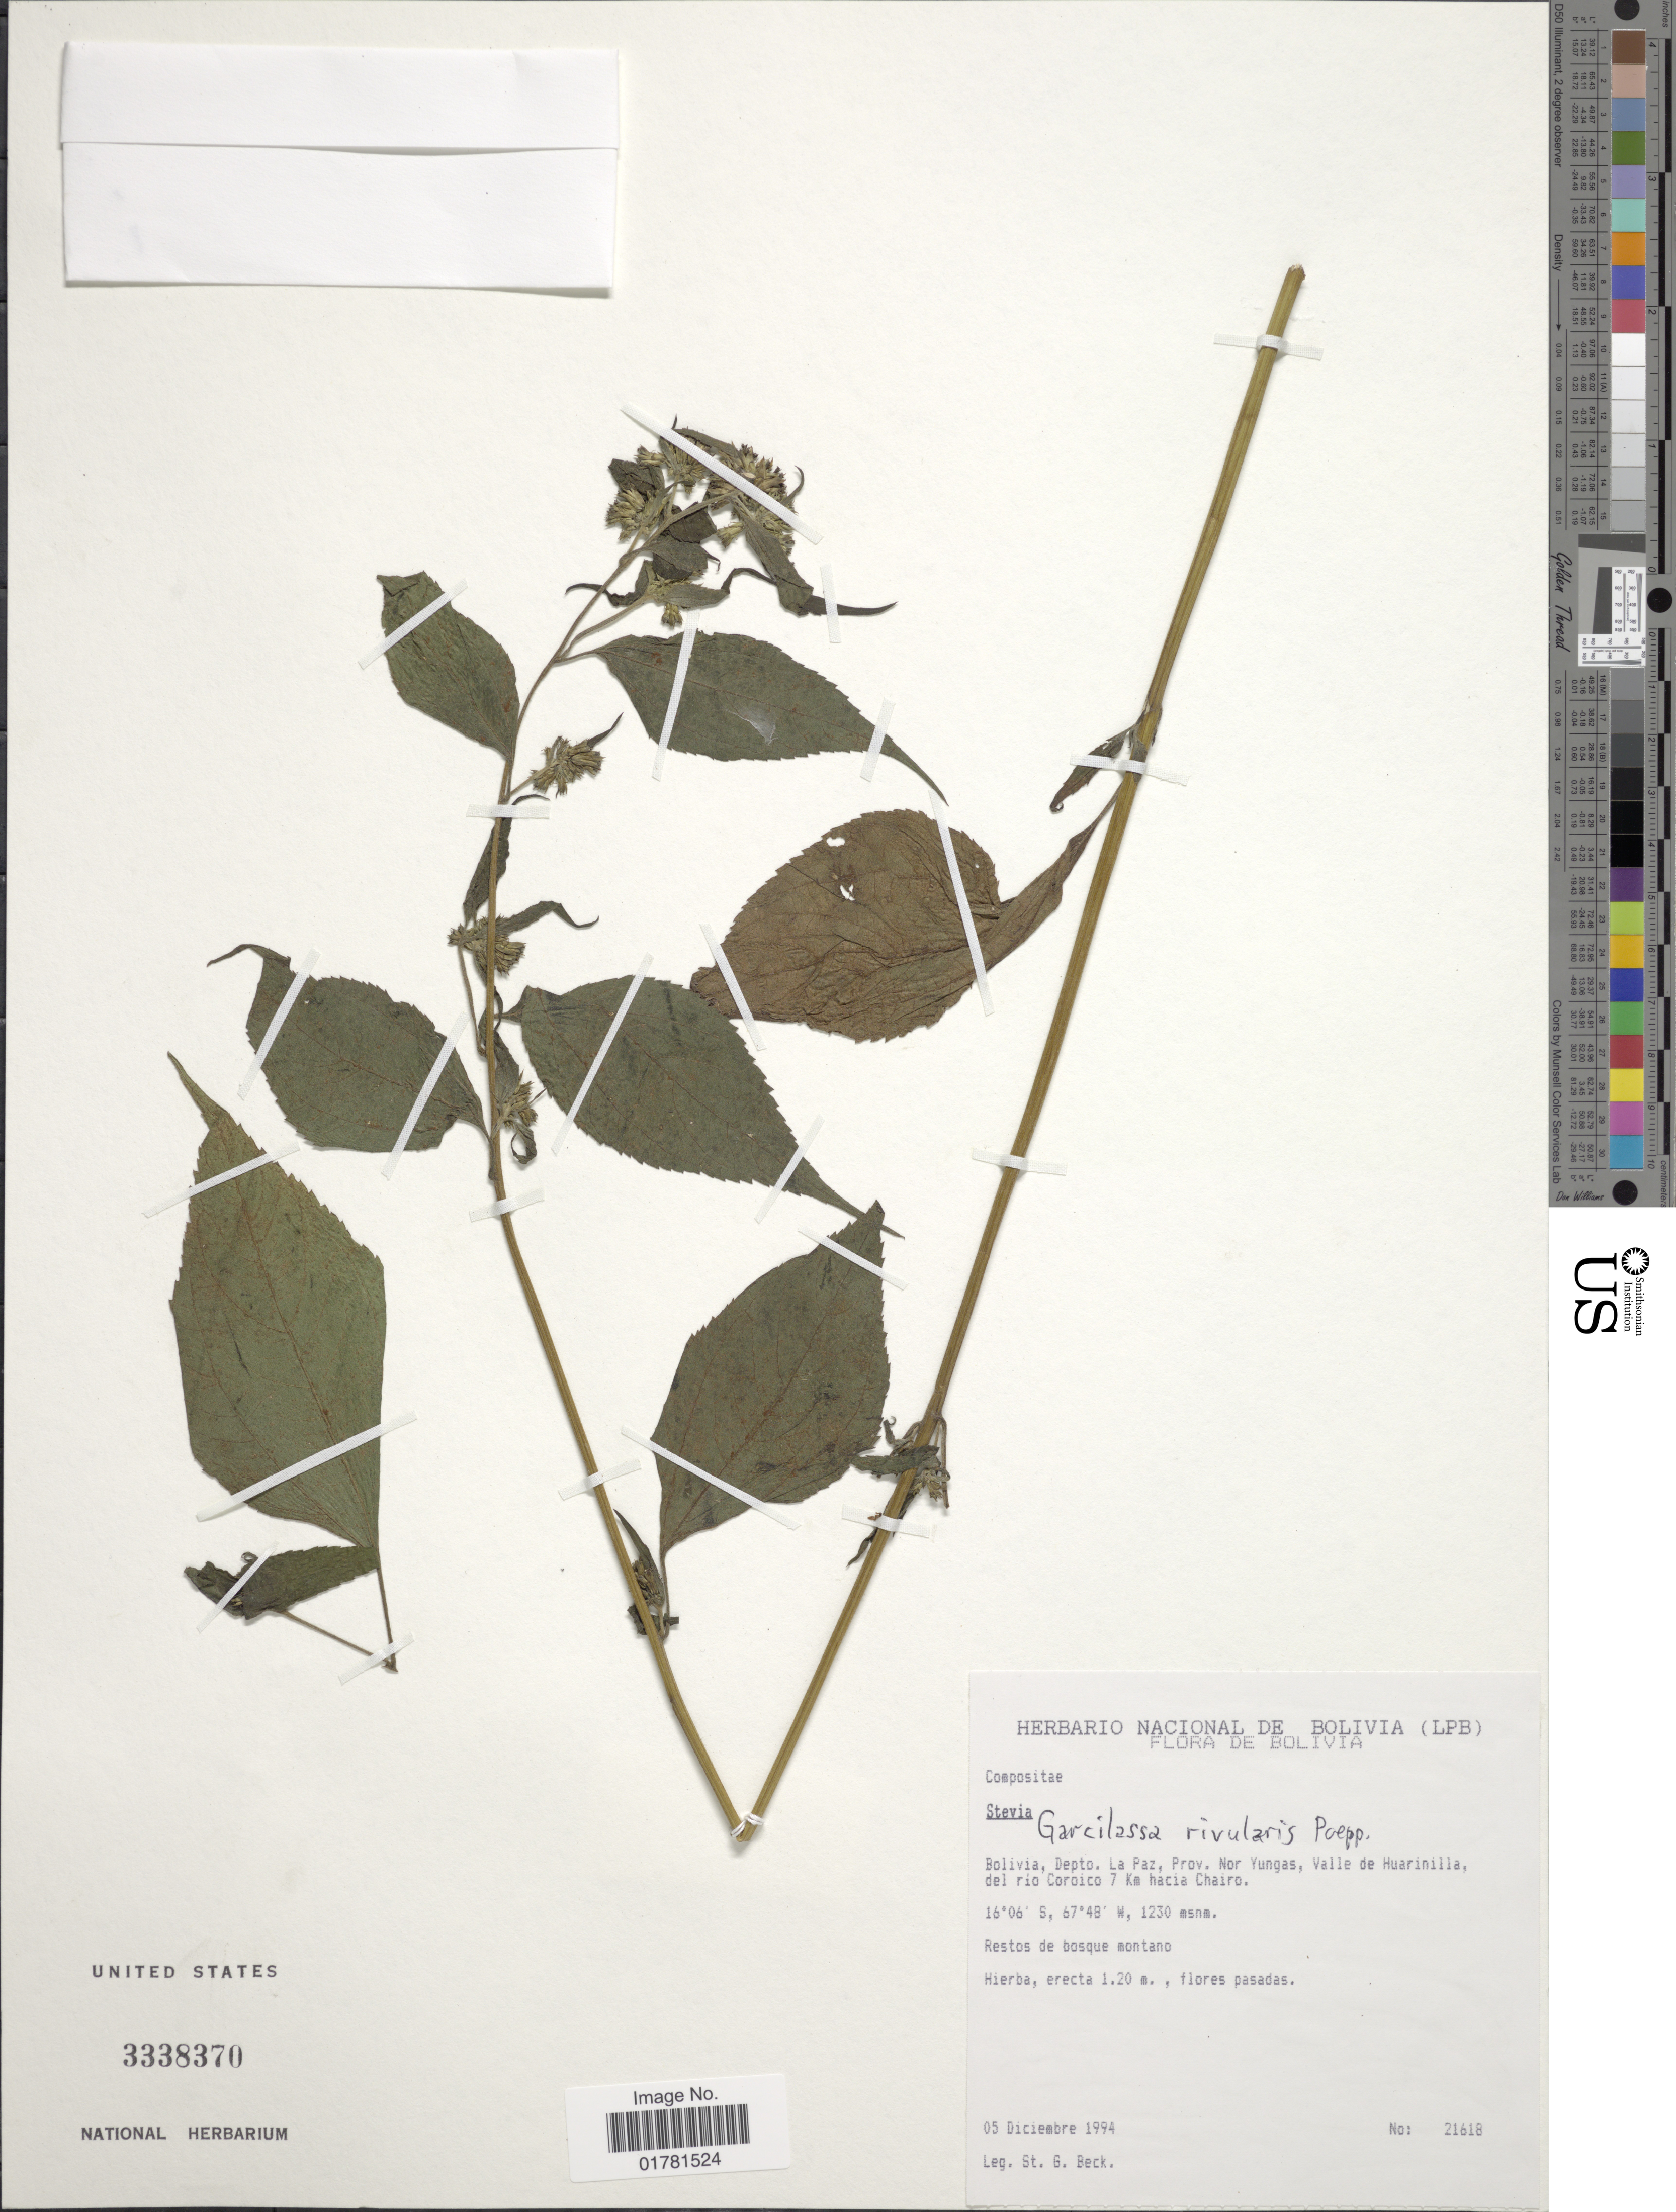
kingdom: Plantae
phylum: Tracheophyta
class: Magnoliopsida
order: Asterales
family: Asteraceae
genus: Garcilassa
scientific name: Garcilassa rivularis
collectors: S. G. Beck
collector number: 21618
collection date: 1994-12-05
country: Bolivia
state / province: La Paz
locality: Depto La Paz, Prov. Nor Yungas, Valle de Huarinilla del rio Coroico 7 Km hacia Chairo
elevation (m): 1230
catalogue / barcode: US 3338370